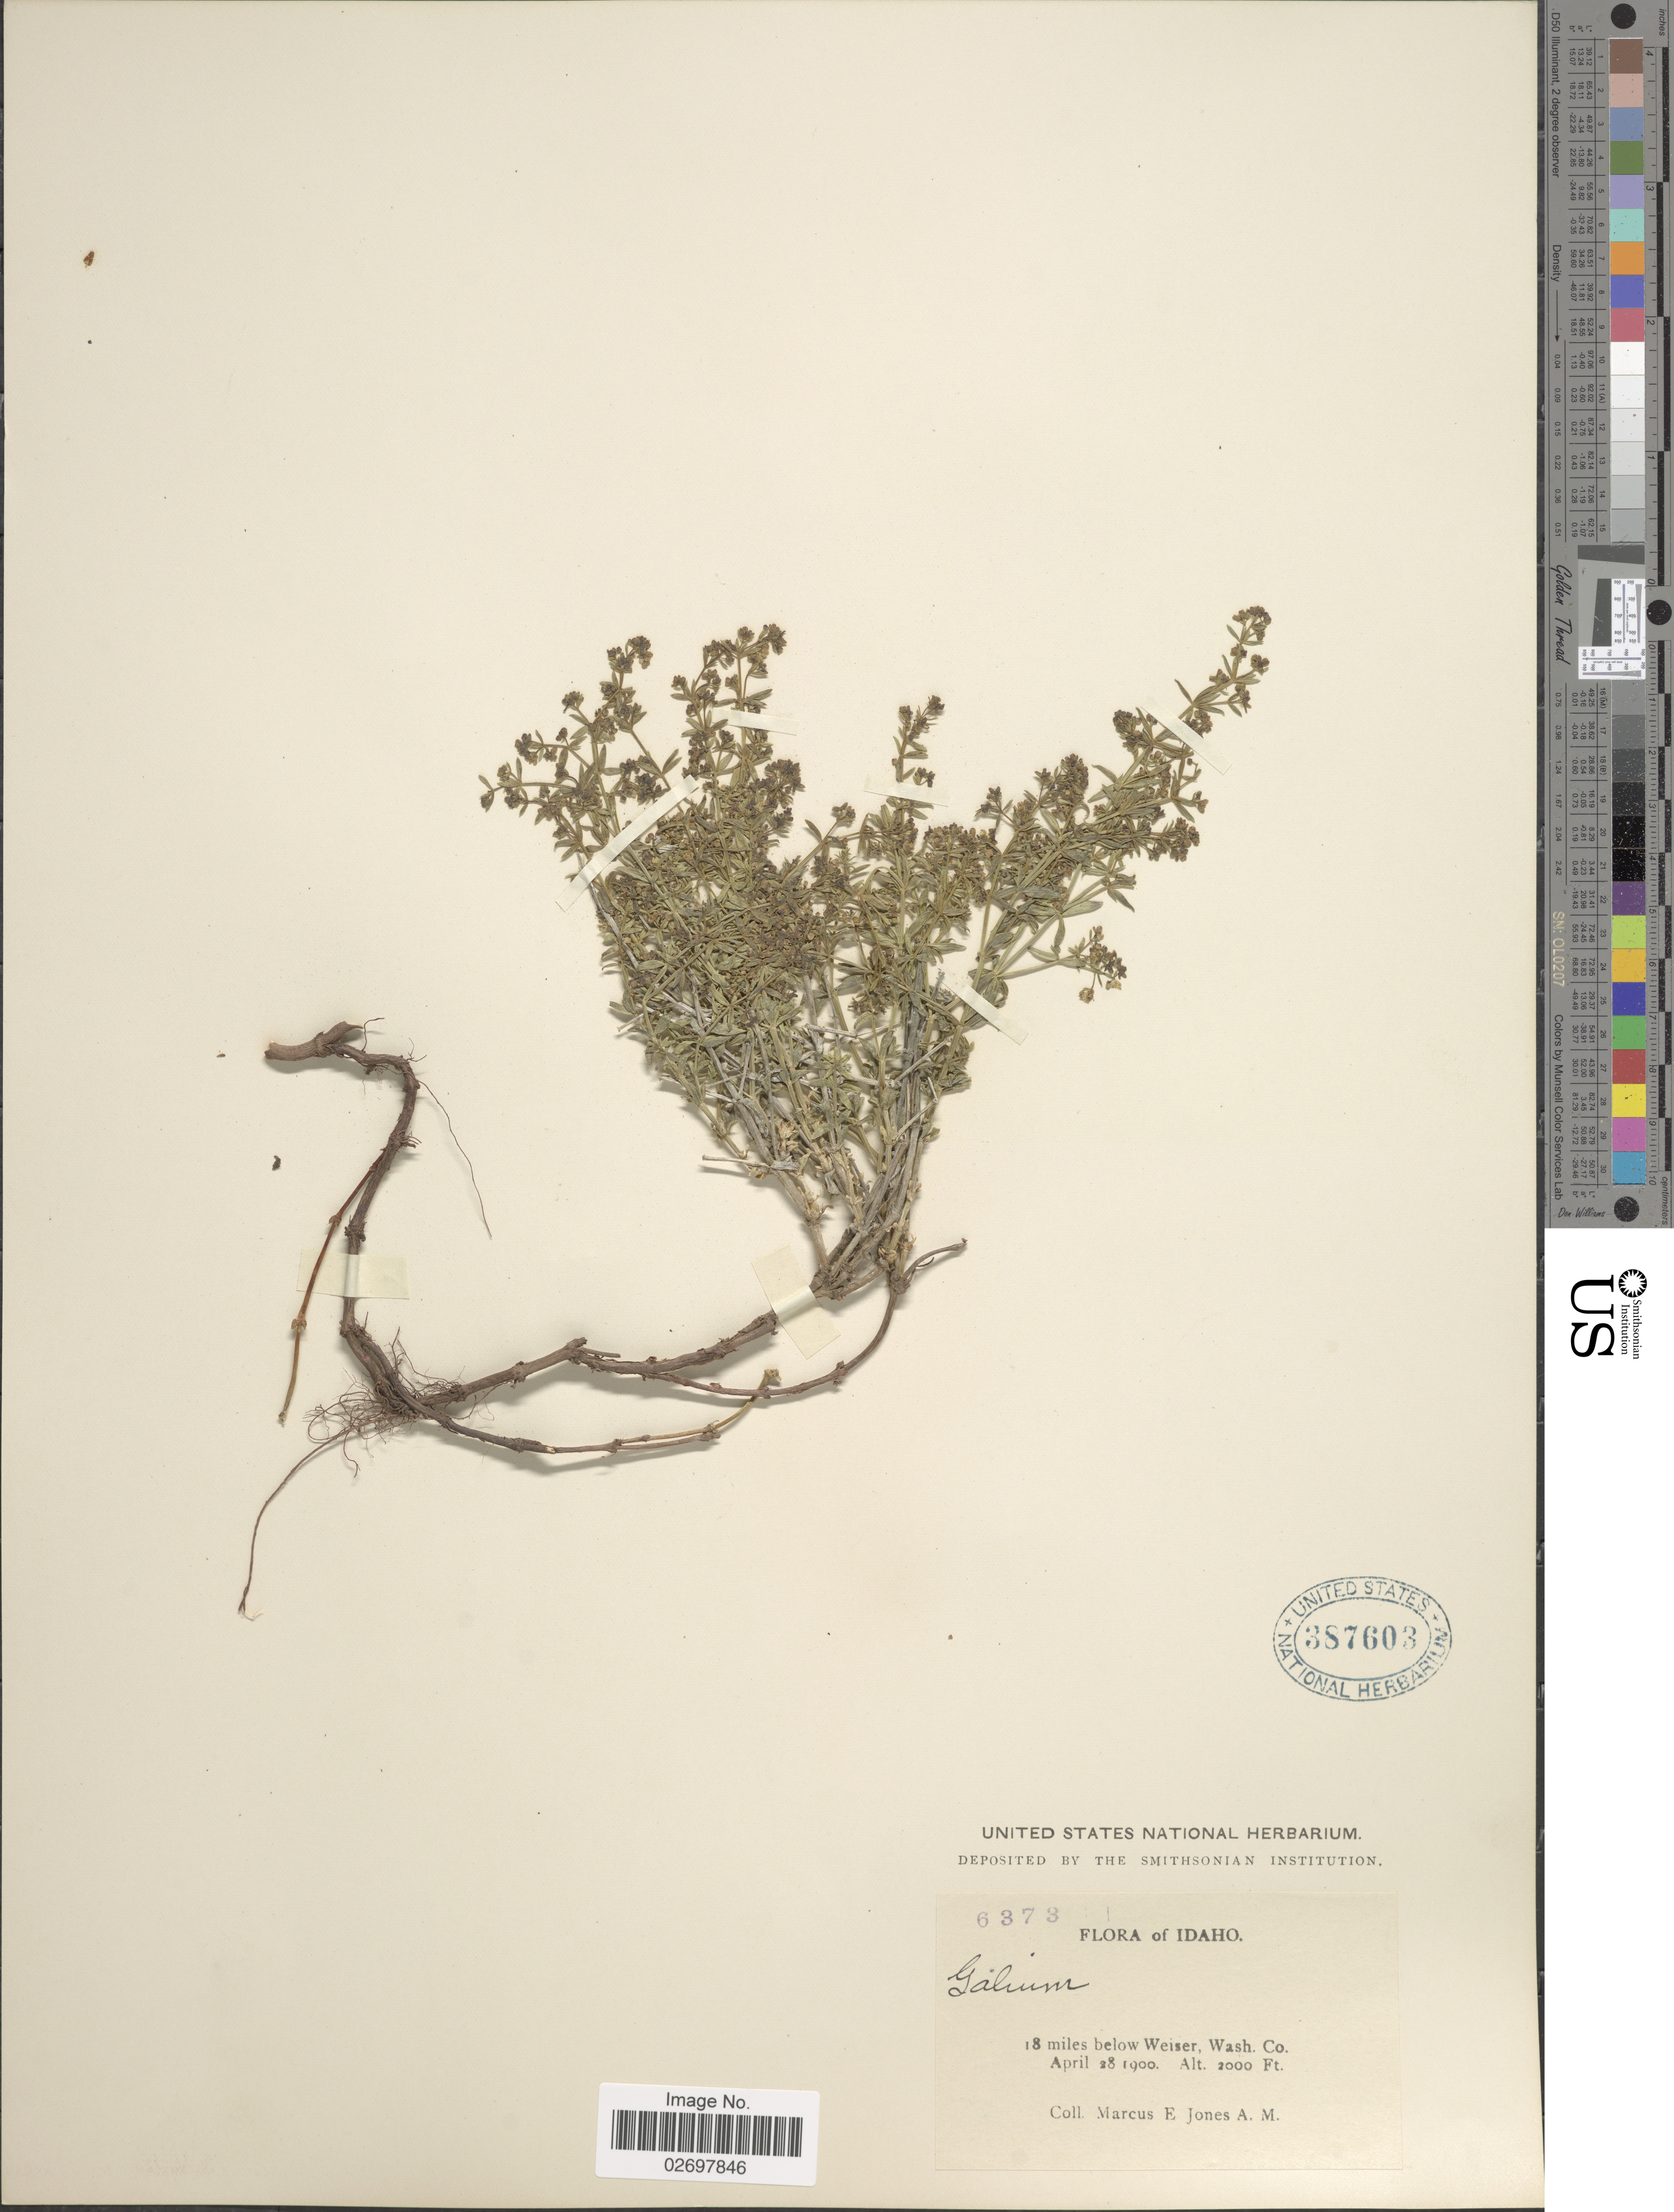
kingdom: Plantae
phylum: Tracheophyta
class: Magnoliopsida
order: Gentianales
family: Rubiaceae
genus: Galium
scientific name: Galium sp.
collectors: M. E. Jones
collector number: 6373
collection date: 1900-04-28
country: United States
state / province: Idaho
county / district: Washington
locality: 18 miles below Weiser, Wash. Co.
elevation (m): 610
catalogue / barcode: US 387603